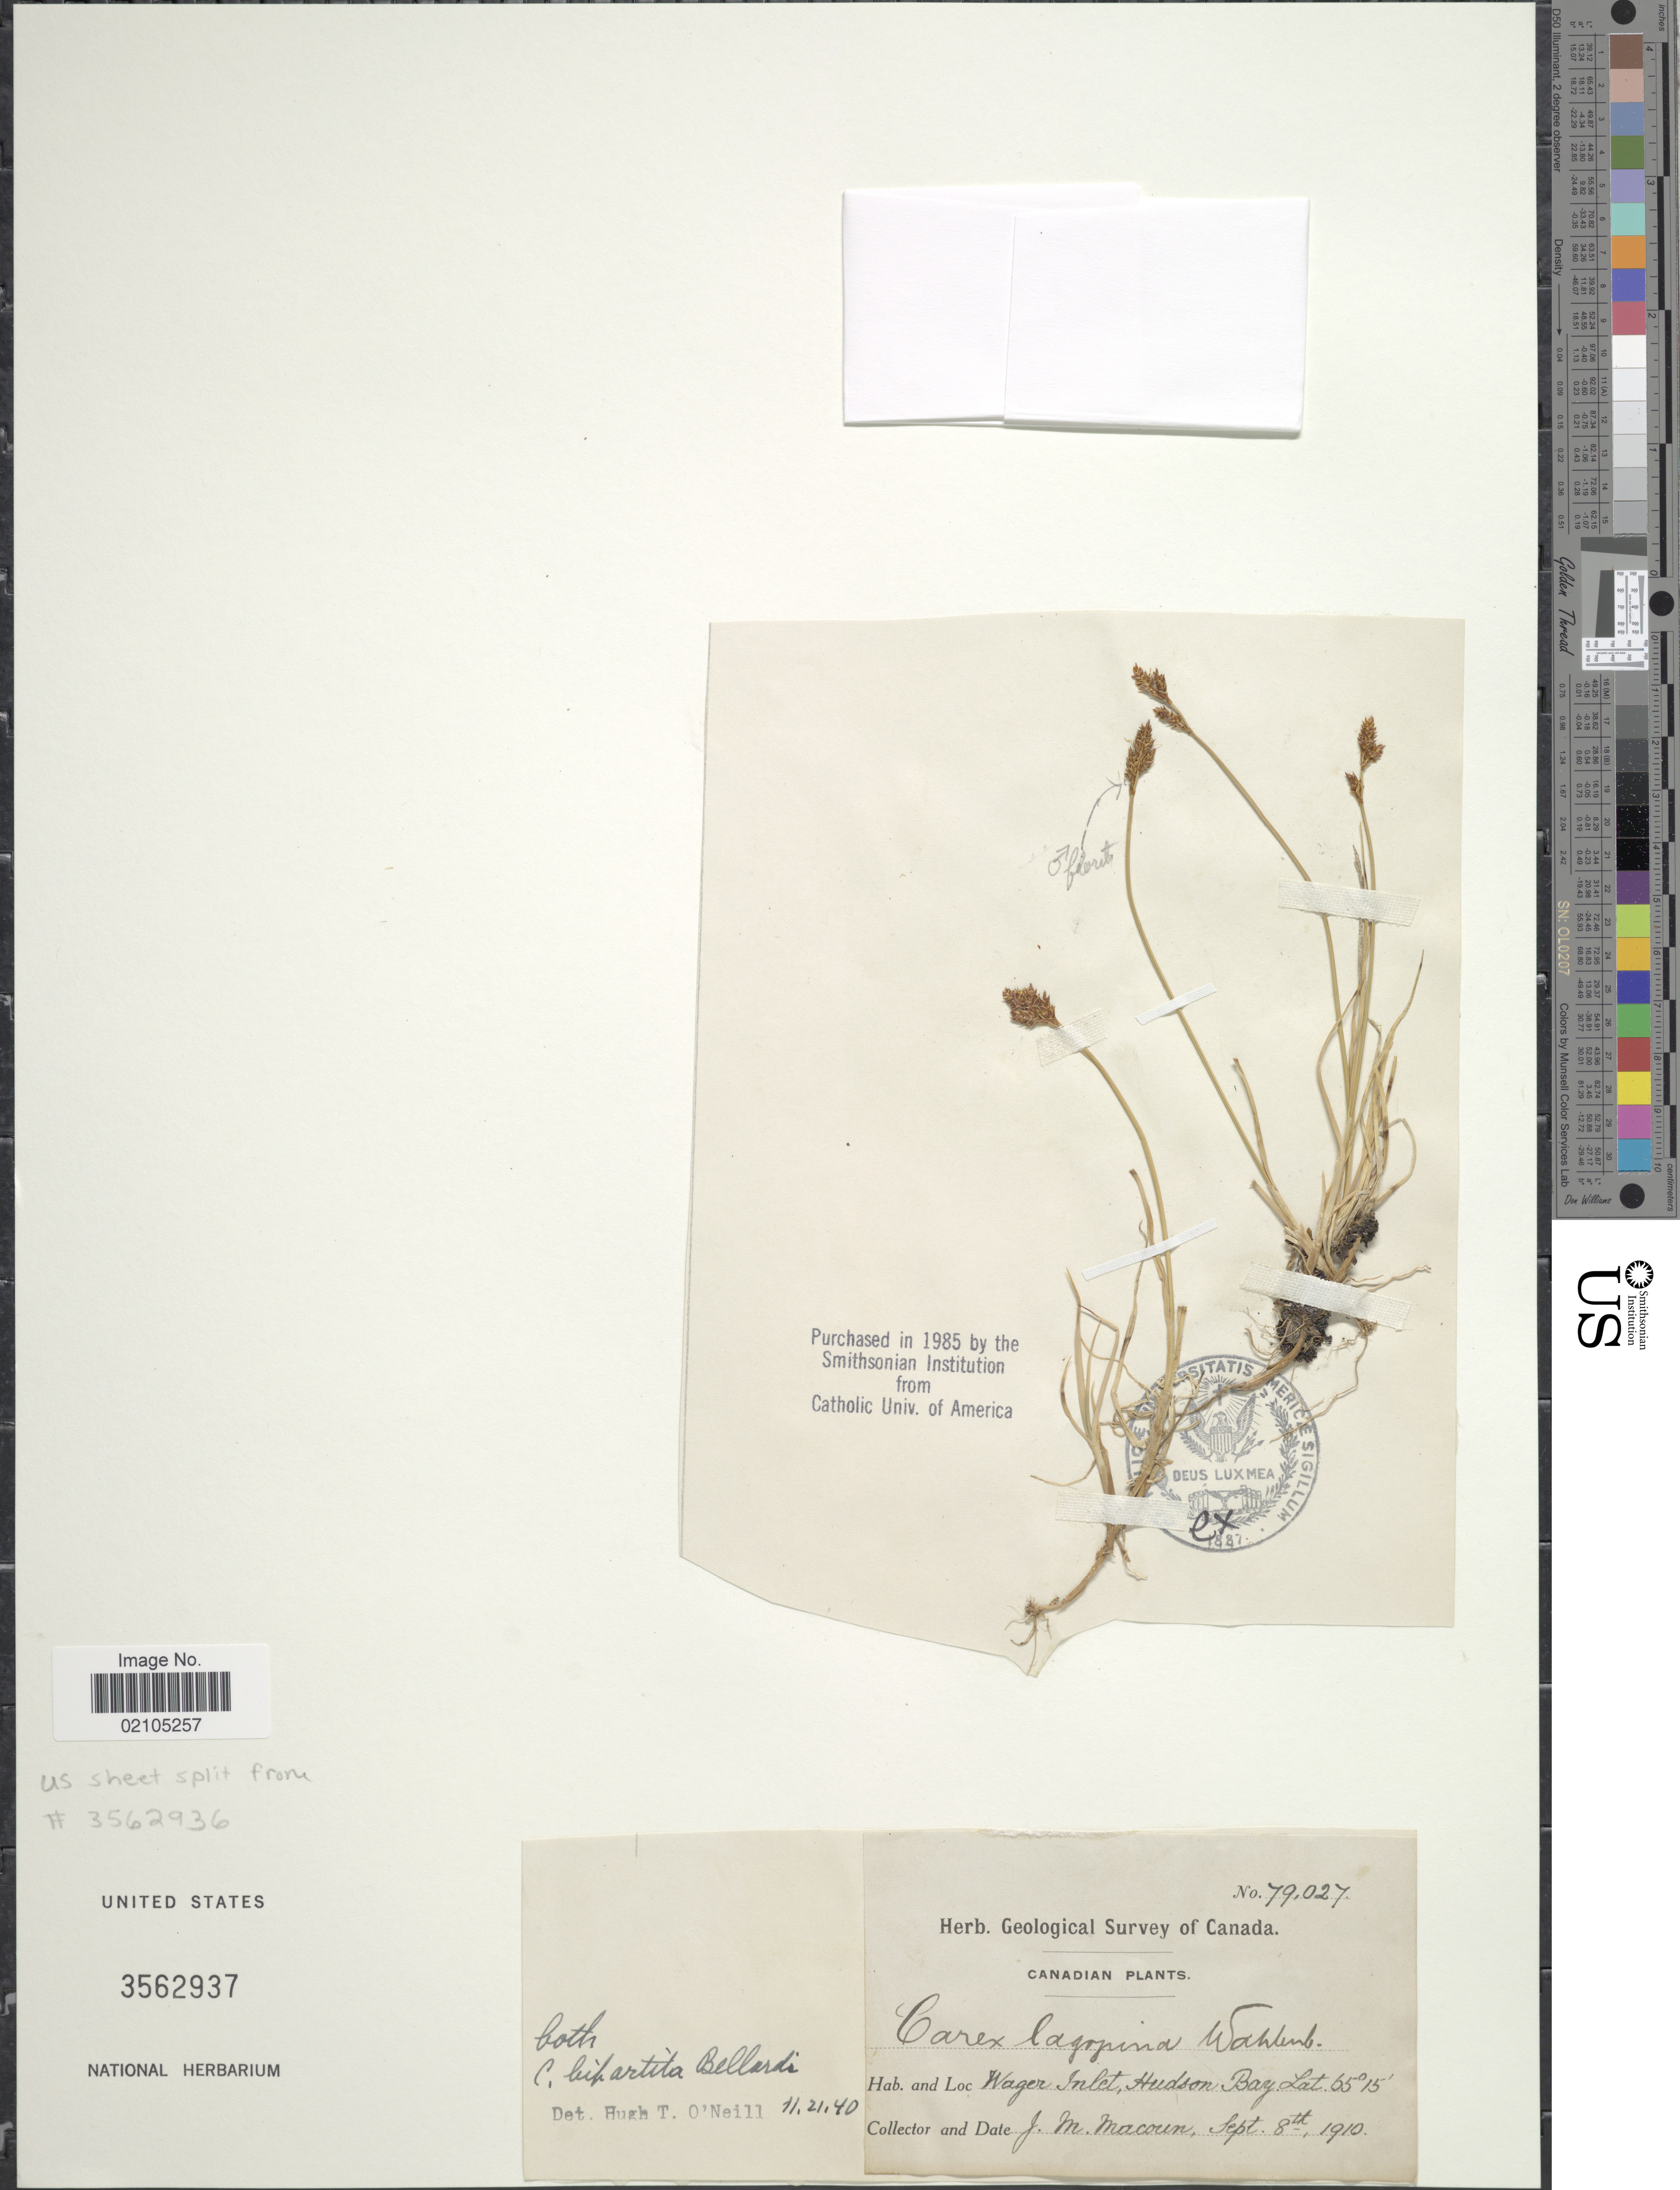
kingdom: Plantae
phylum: Tracheophyta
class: Liliopsida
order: Poales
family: Cyperaceae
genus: Carex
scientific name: Carex lachenalii subsp. lachenalii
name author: Schkuhr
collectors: J. M. Macoun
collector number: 79027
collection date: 1910-09-08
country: Canada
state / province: Nunavut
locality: Wager Inlet, Hudson Bay,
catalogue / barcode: US 3562937